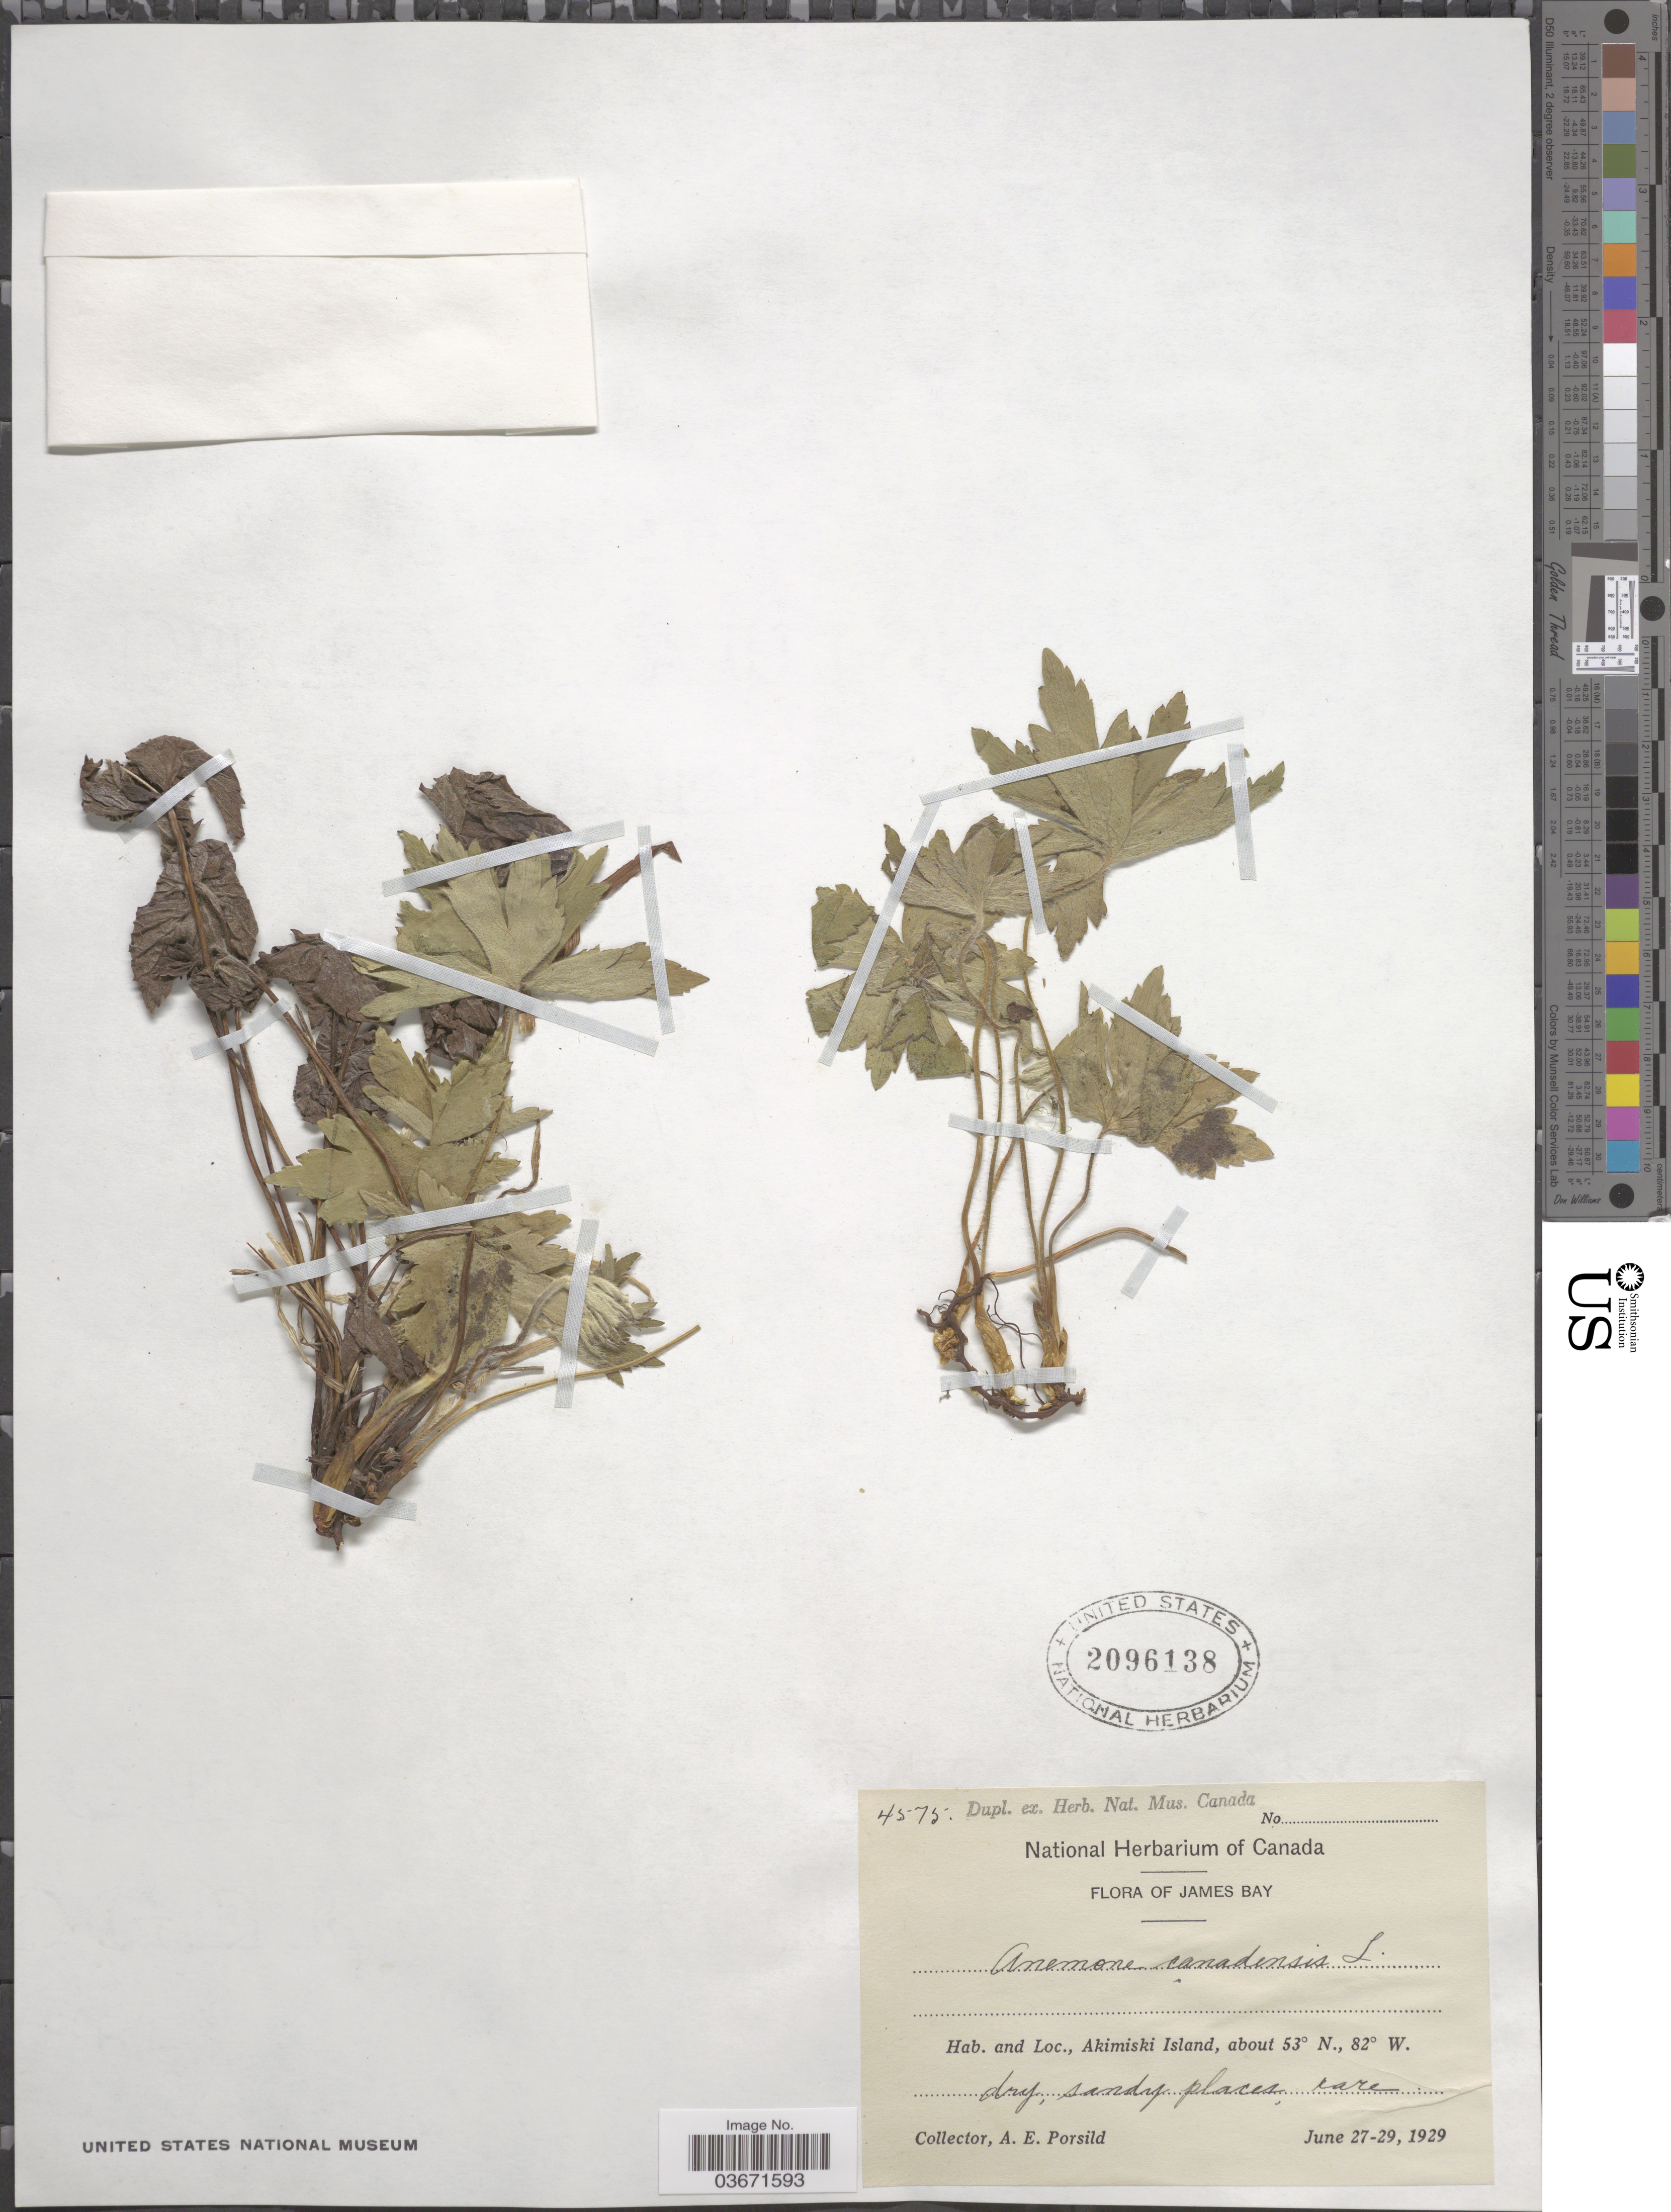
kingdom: Plantae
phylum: Tracheophyta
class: Magnoliopsida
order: Ranunculales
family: Ranunculaceae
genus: Anemone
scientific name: Anemone canadensis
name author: L.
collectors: A. E. Porsild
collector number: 4575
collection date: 1929-06-27/1929-06-29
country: Canada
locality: James Bay. Akimiski Island.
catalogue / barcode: US 2096138